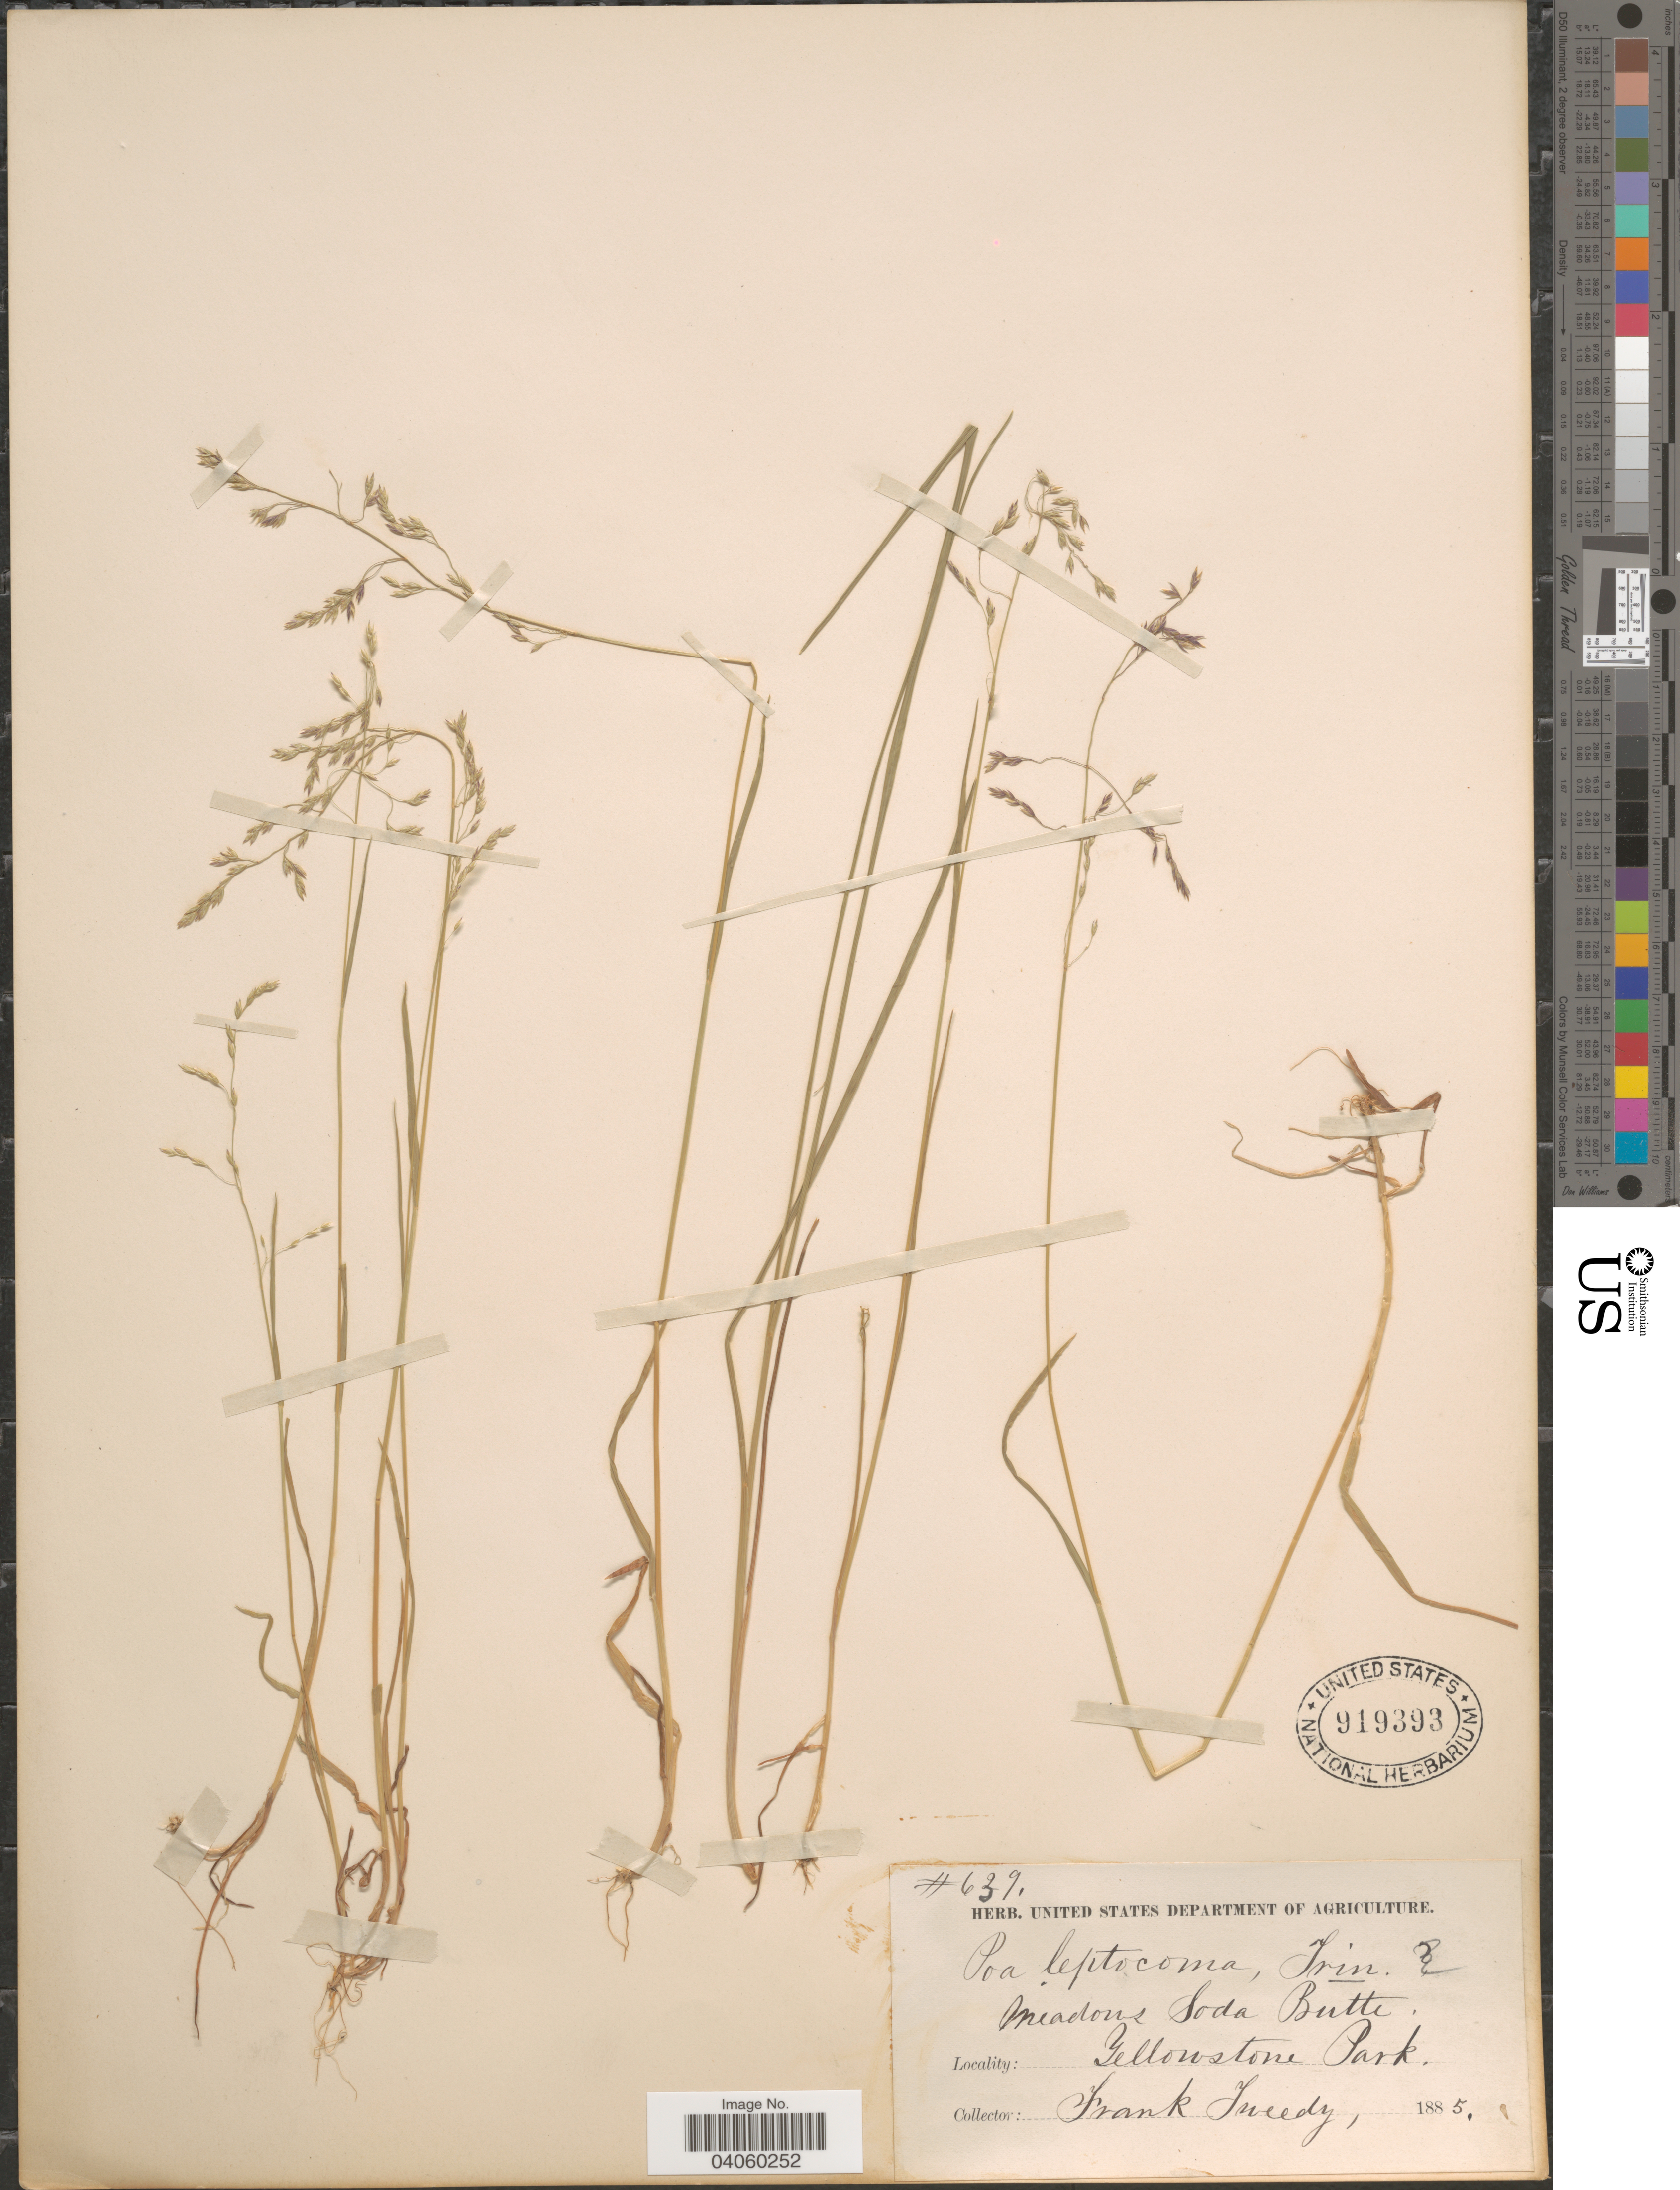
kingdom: Plantae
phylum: Tracheophyta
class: Liliopsida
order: Poales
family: Poaceae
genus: Poa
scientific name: Poa leptocoma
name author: Trin.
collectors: F. Tweedy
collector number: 639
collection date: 1885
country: United States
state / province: Montana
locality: Meadows. Soda Butte, Yellowstone Park.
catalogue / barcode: US 919393